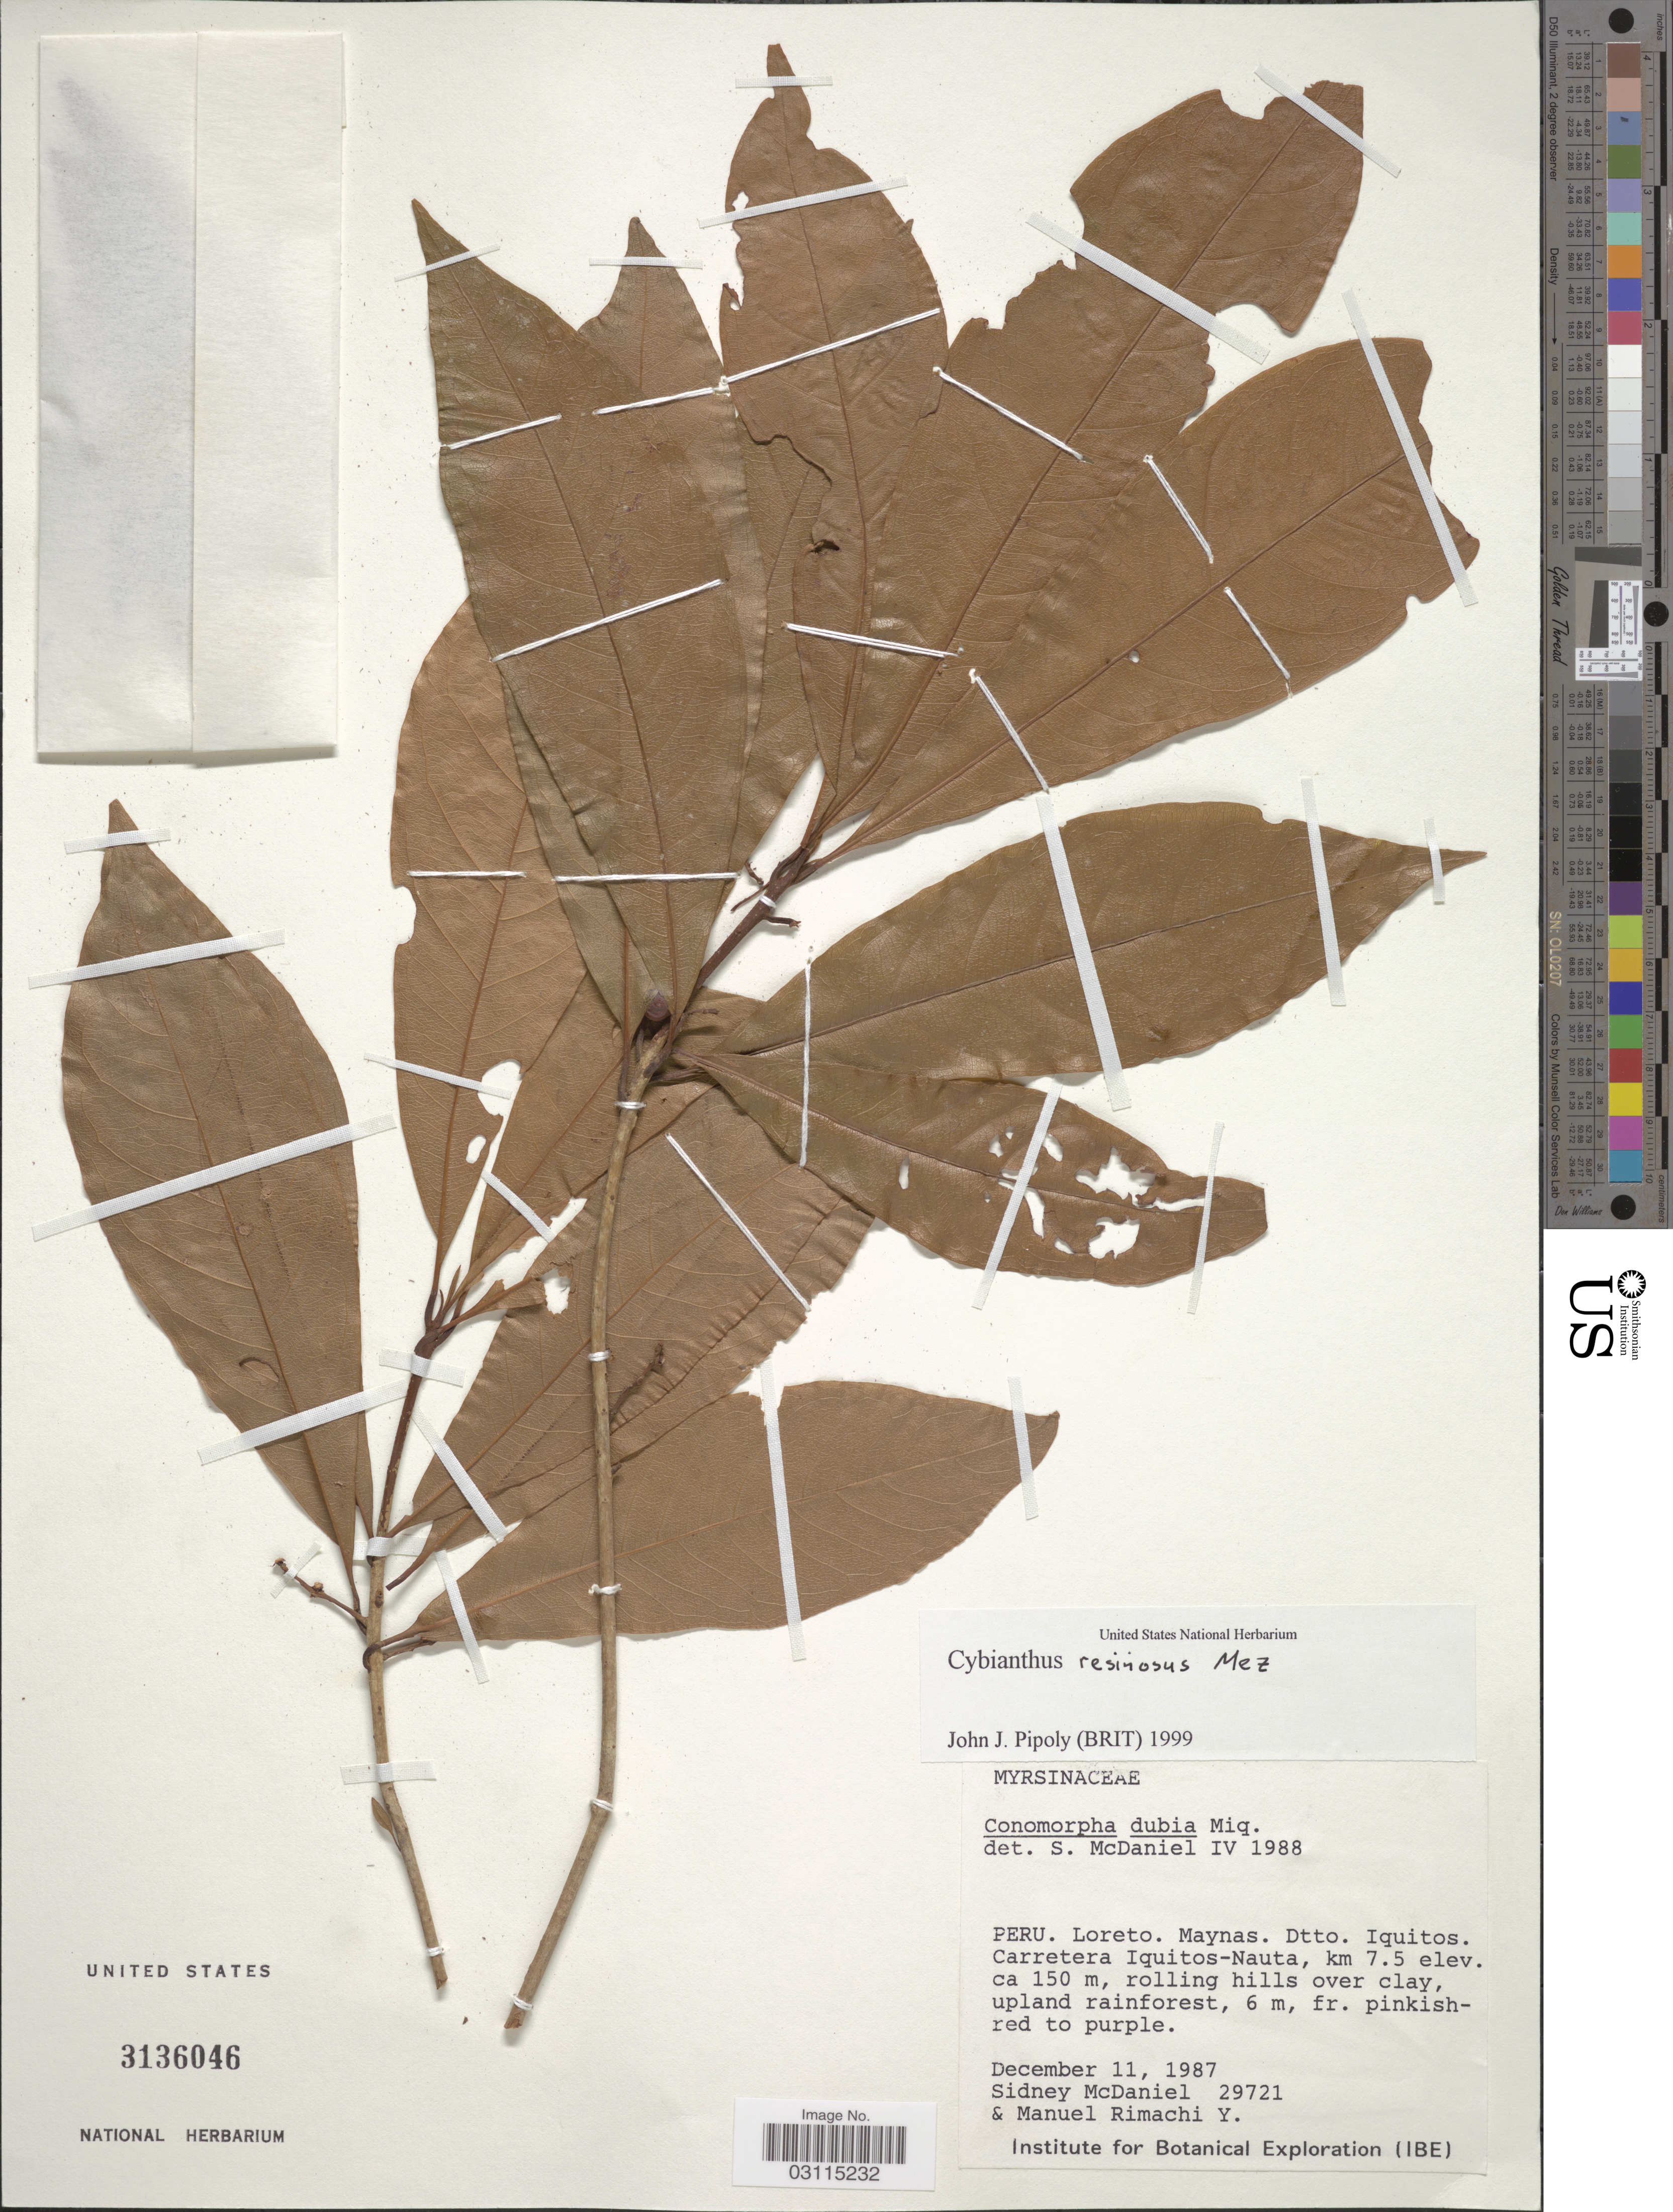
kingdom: Plantae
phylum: Tracheophyta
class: Magnoliopsida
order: Ericales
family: Primulaceae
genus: Cybianthus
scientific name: Cybianthus resinosus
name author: Mez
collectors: S. McDaniel & M. Rimachi Y.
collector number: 29721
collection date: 1987-12-11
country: Peru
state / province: Loreto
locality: Maynas. Dtto. Iquitos. Carretera Iquitos-Nauta, km 7.5.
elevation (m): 150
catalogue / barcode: US 3136046